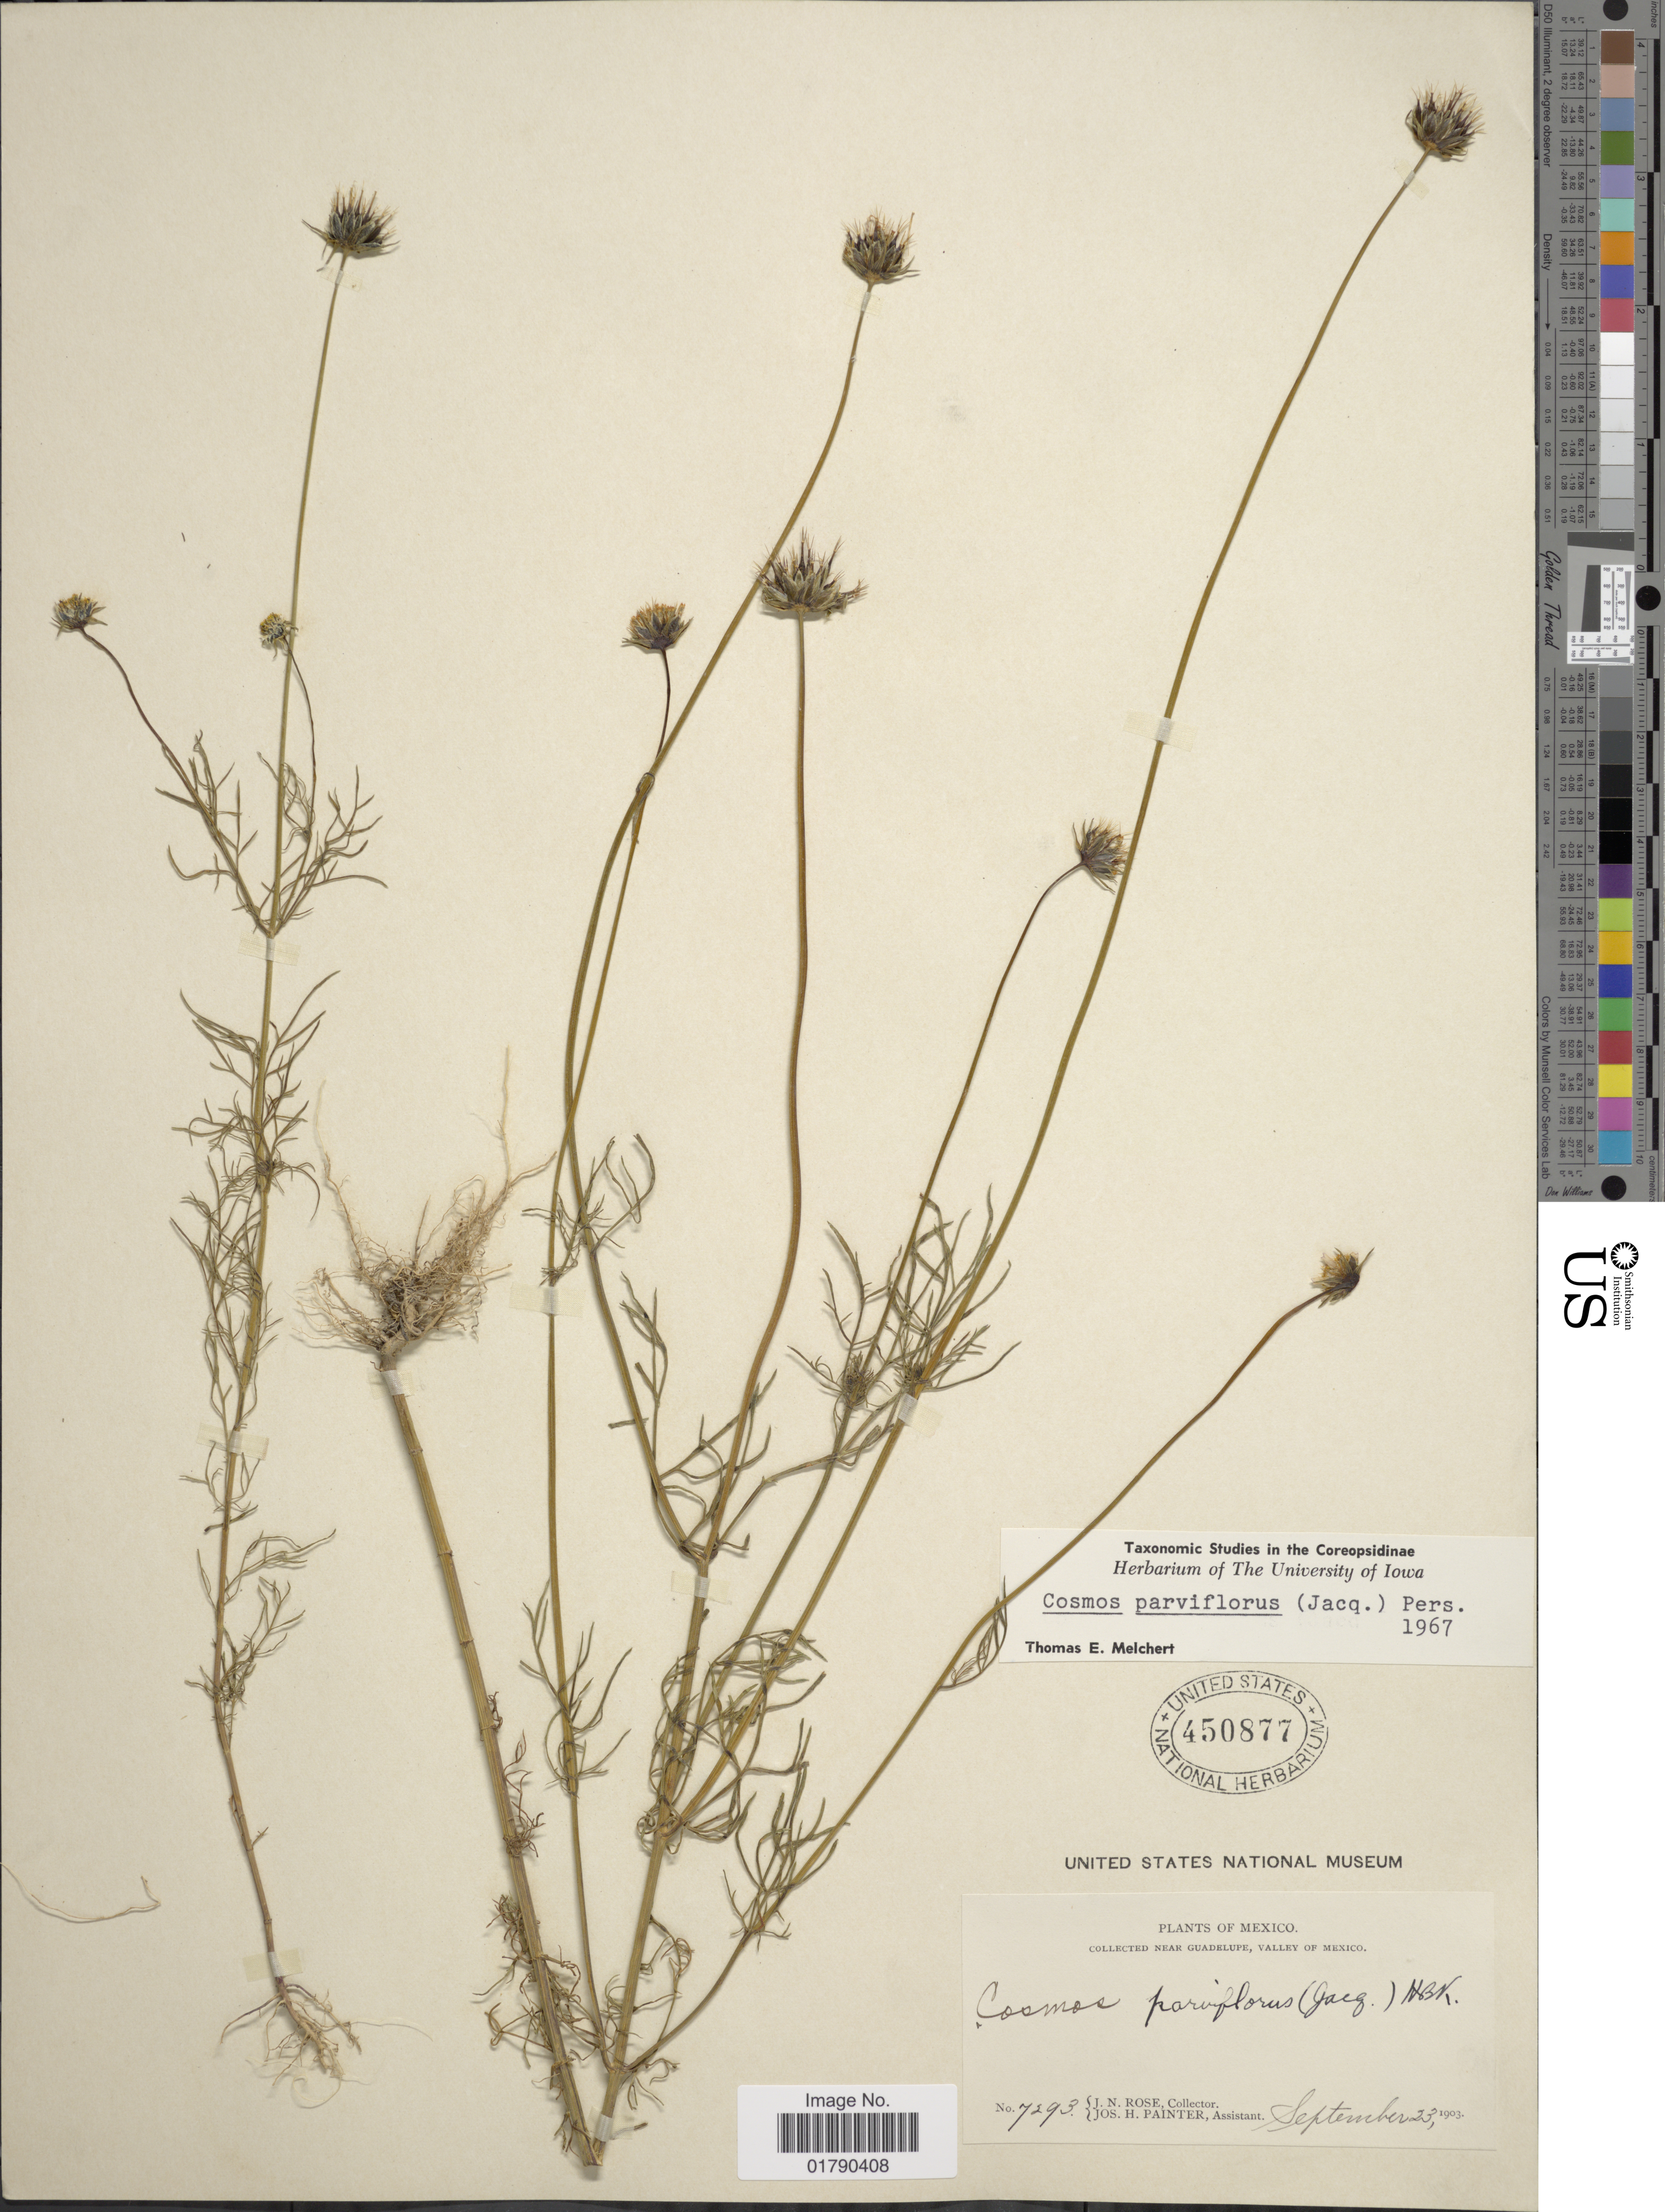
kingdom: Plantae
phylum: Tracheophyta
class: Magnoliopsida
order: Asterales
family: Asteraceae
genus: Cosmos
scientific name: Cosmos parviflorus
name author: (Jacq.) Pers.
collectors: J. N. Rose & J. H. Painter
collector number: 7293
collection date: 1903-09-23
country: Mexico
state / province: México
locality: Near Guadelupe, Valley of Mexico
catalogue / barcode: US 450877